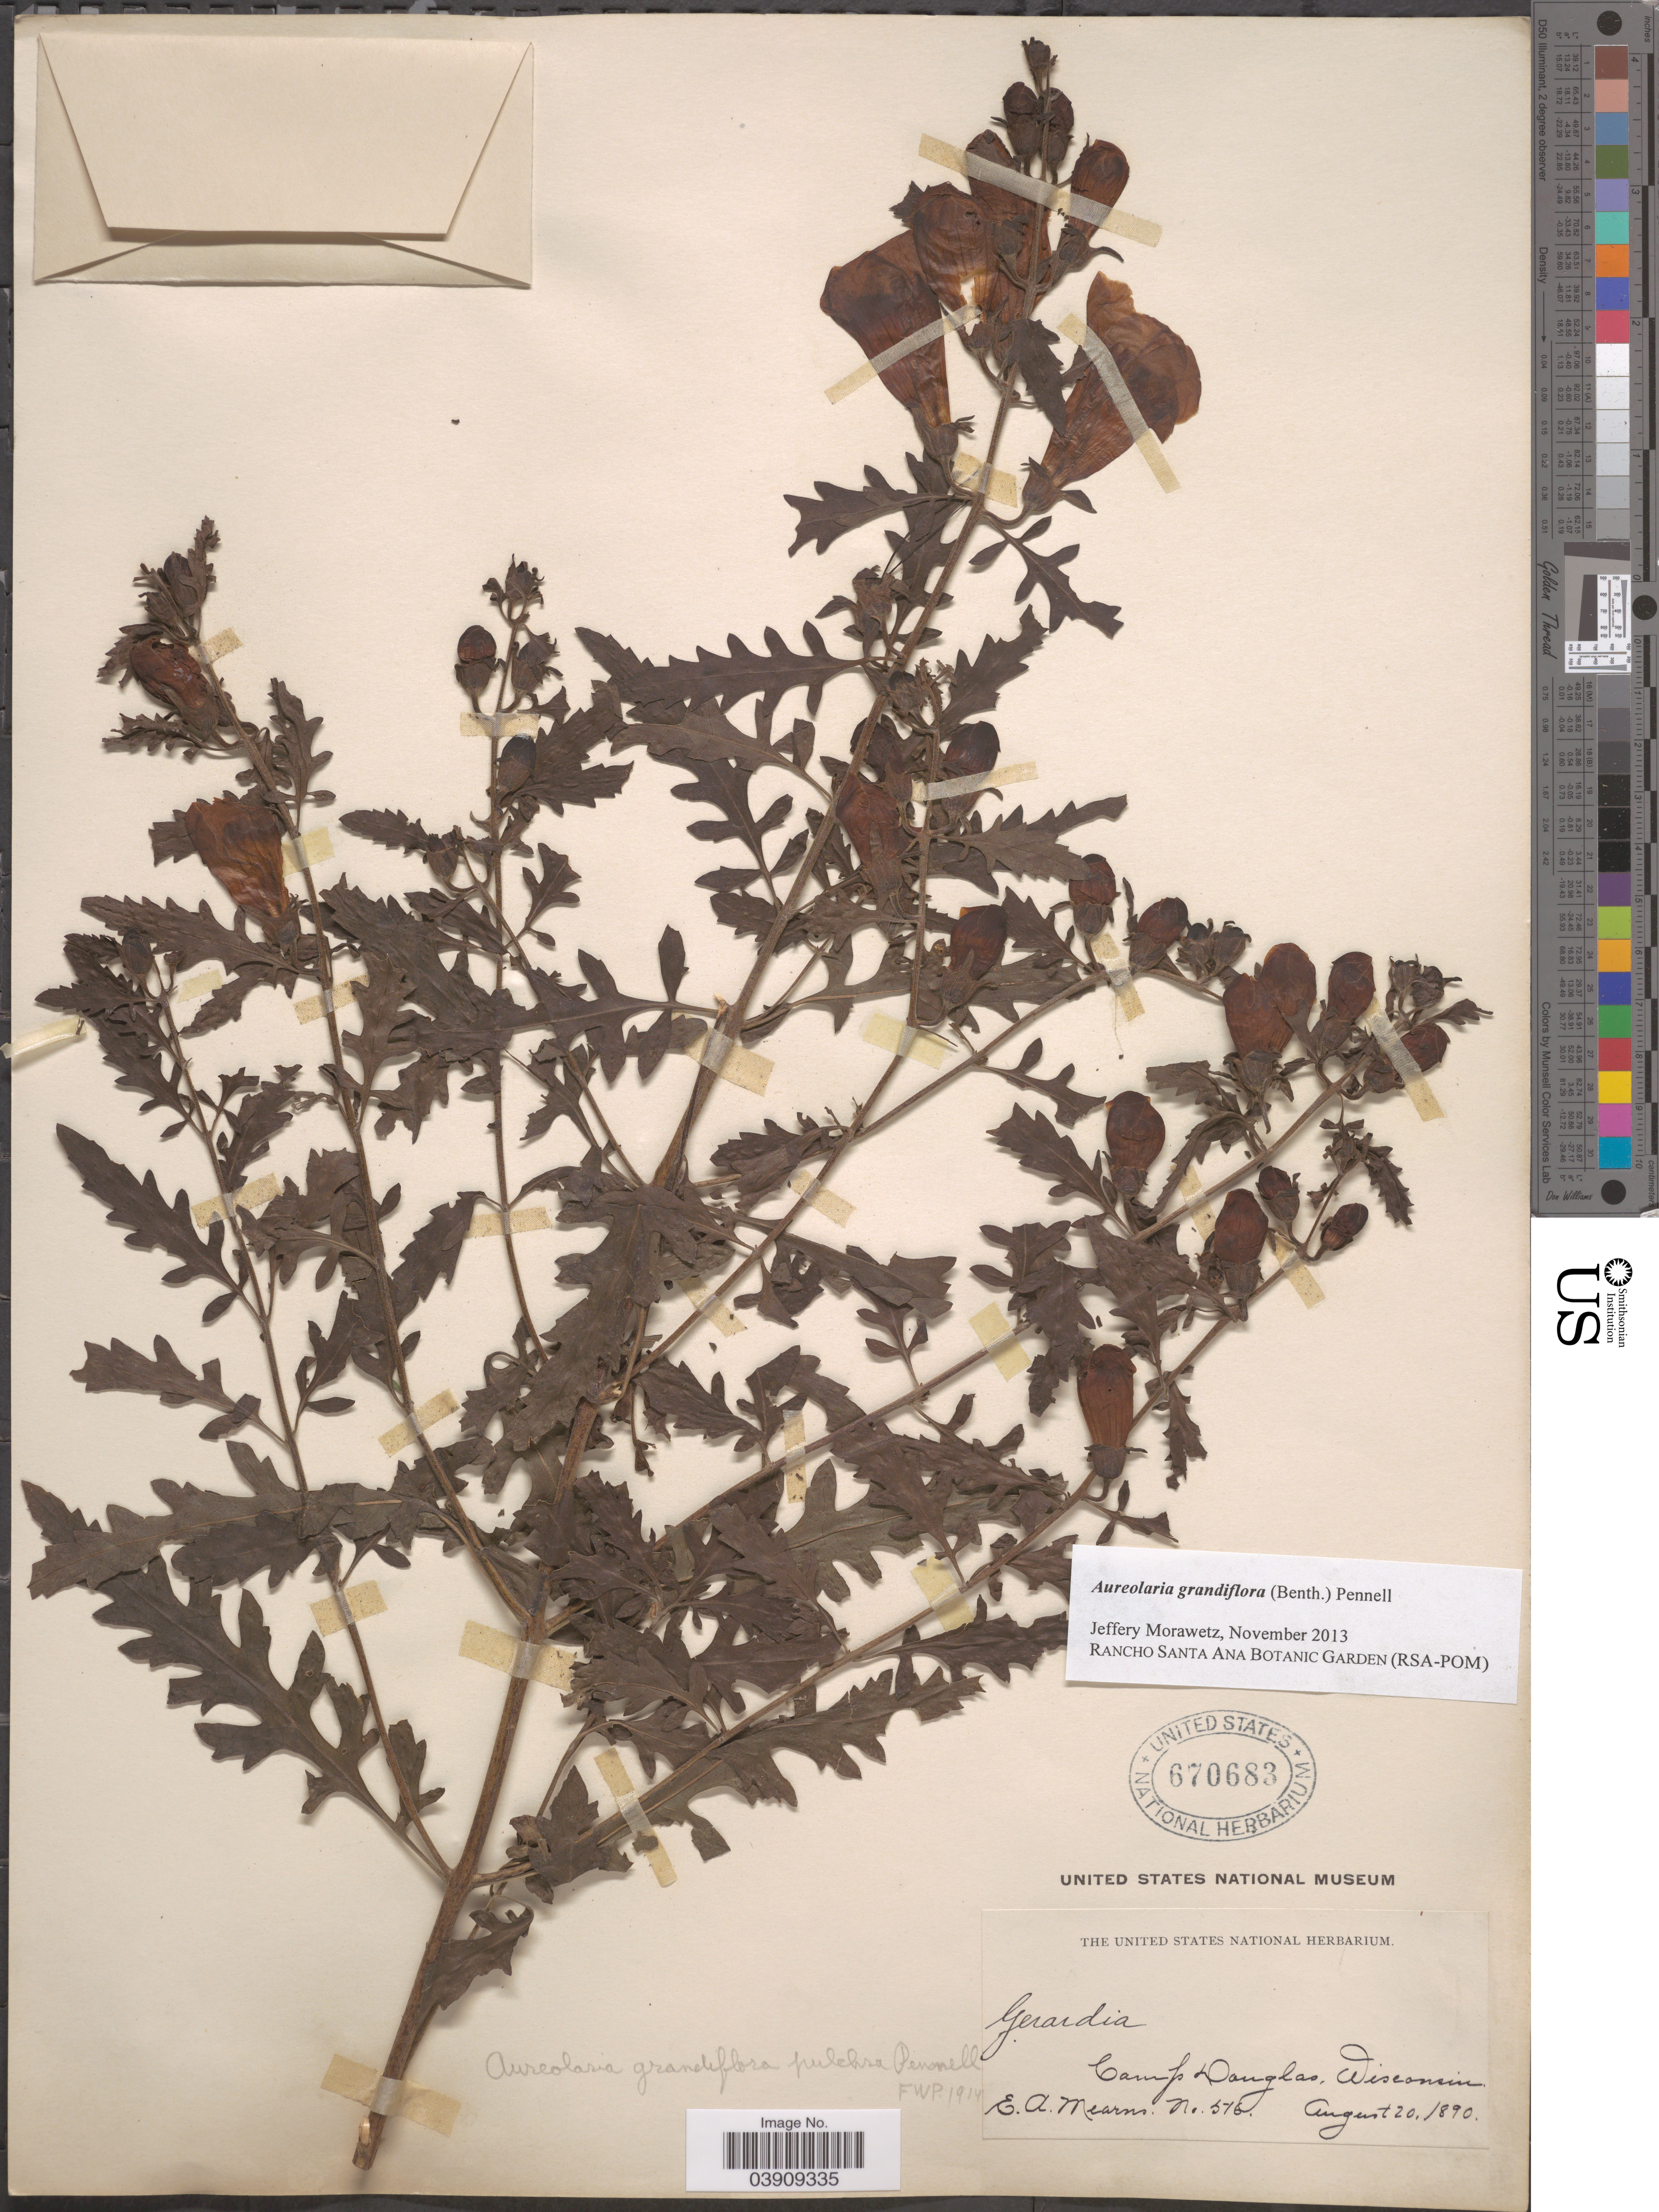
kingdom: Plantae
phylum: Tracheophyta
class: Magnoliopsida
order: Lamiales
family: Orobanchaceae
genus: Aureolaria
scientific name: Aureolaria grandiflora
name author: (Benth.) Pennell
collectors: E. A. Mearns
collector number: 516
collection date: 1890-08-20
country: United States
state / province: Wisconsin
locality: Camp Douglas.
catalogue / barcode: US 670683